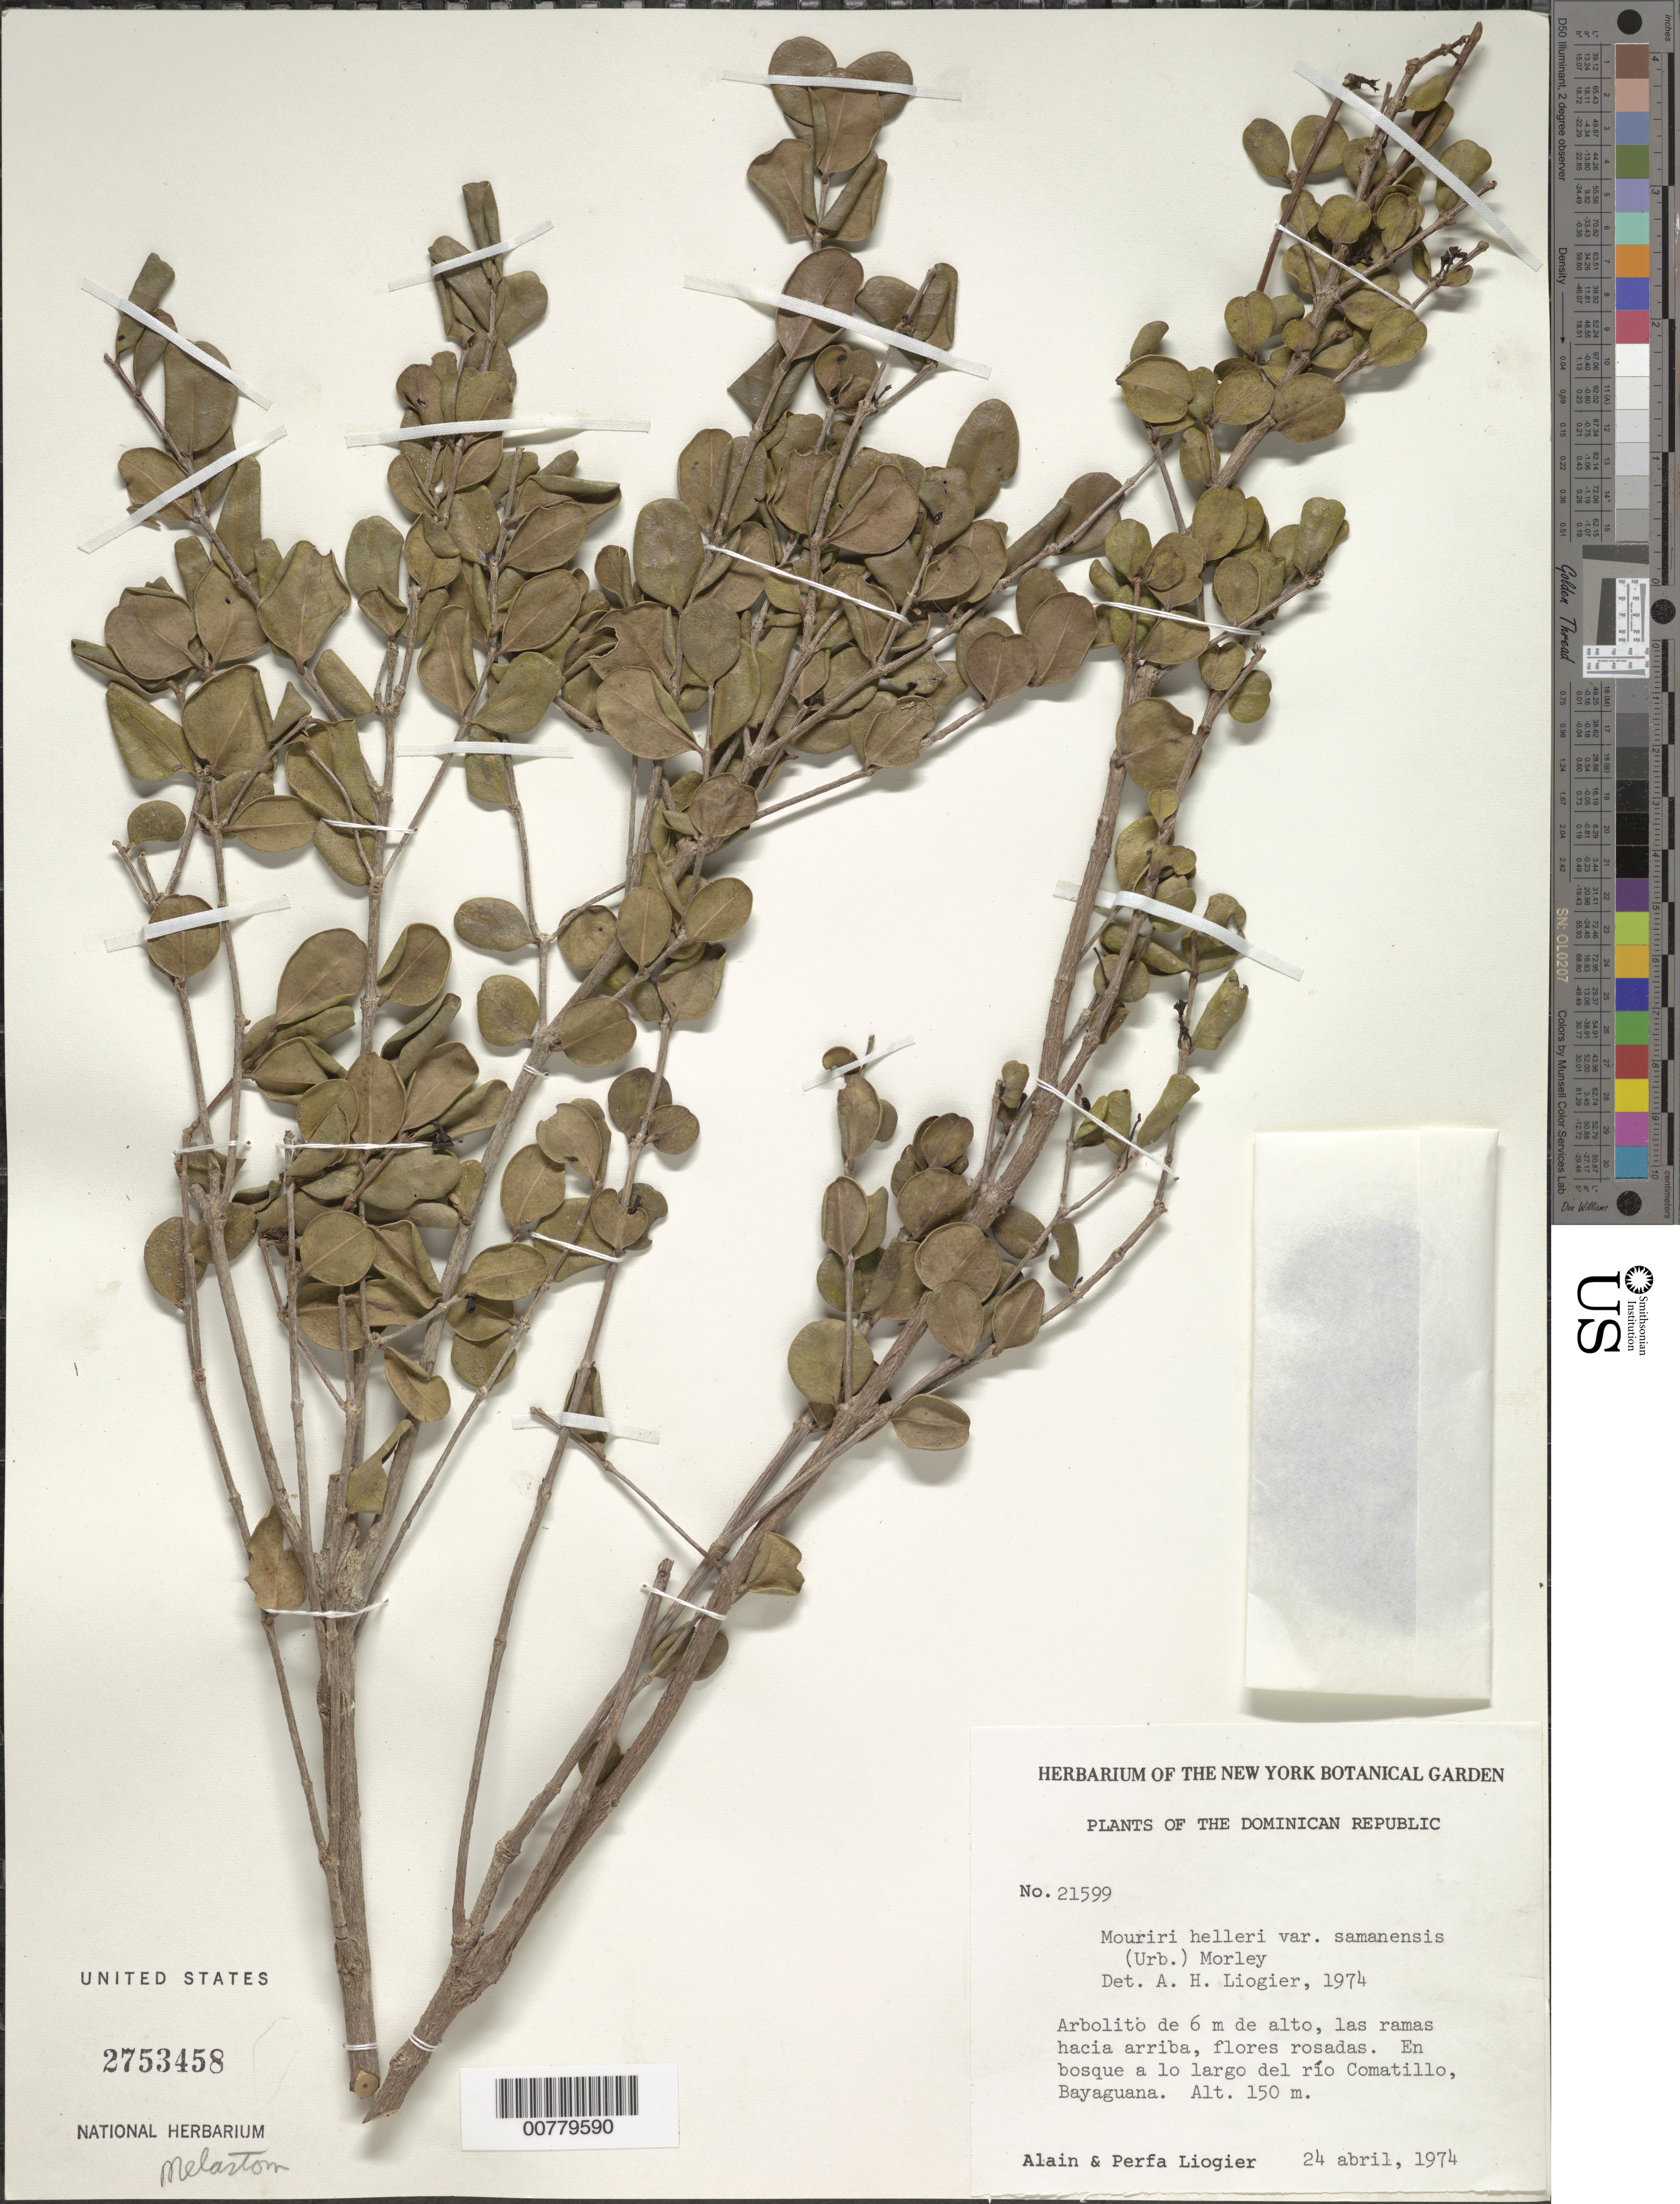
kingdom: Plantae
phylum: Tracheophyta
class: Magnoliopsida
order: Myrtales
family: Melastomataceae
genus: Mouriri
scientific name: Mouriri helleri var. samanensis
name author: (Urb.) Morley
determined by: Liogier, Alain H.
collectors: A. H. Liogier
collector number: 21599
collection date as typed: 24 Apr 1974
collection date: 1974-04-24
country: Dominican Republic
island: Hispaniola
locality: Bayaguana, along Comatillo River.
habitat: In forest.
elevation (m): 150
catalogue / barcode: US 2753458